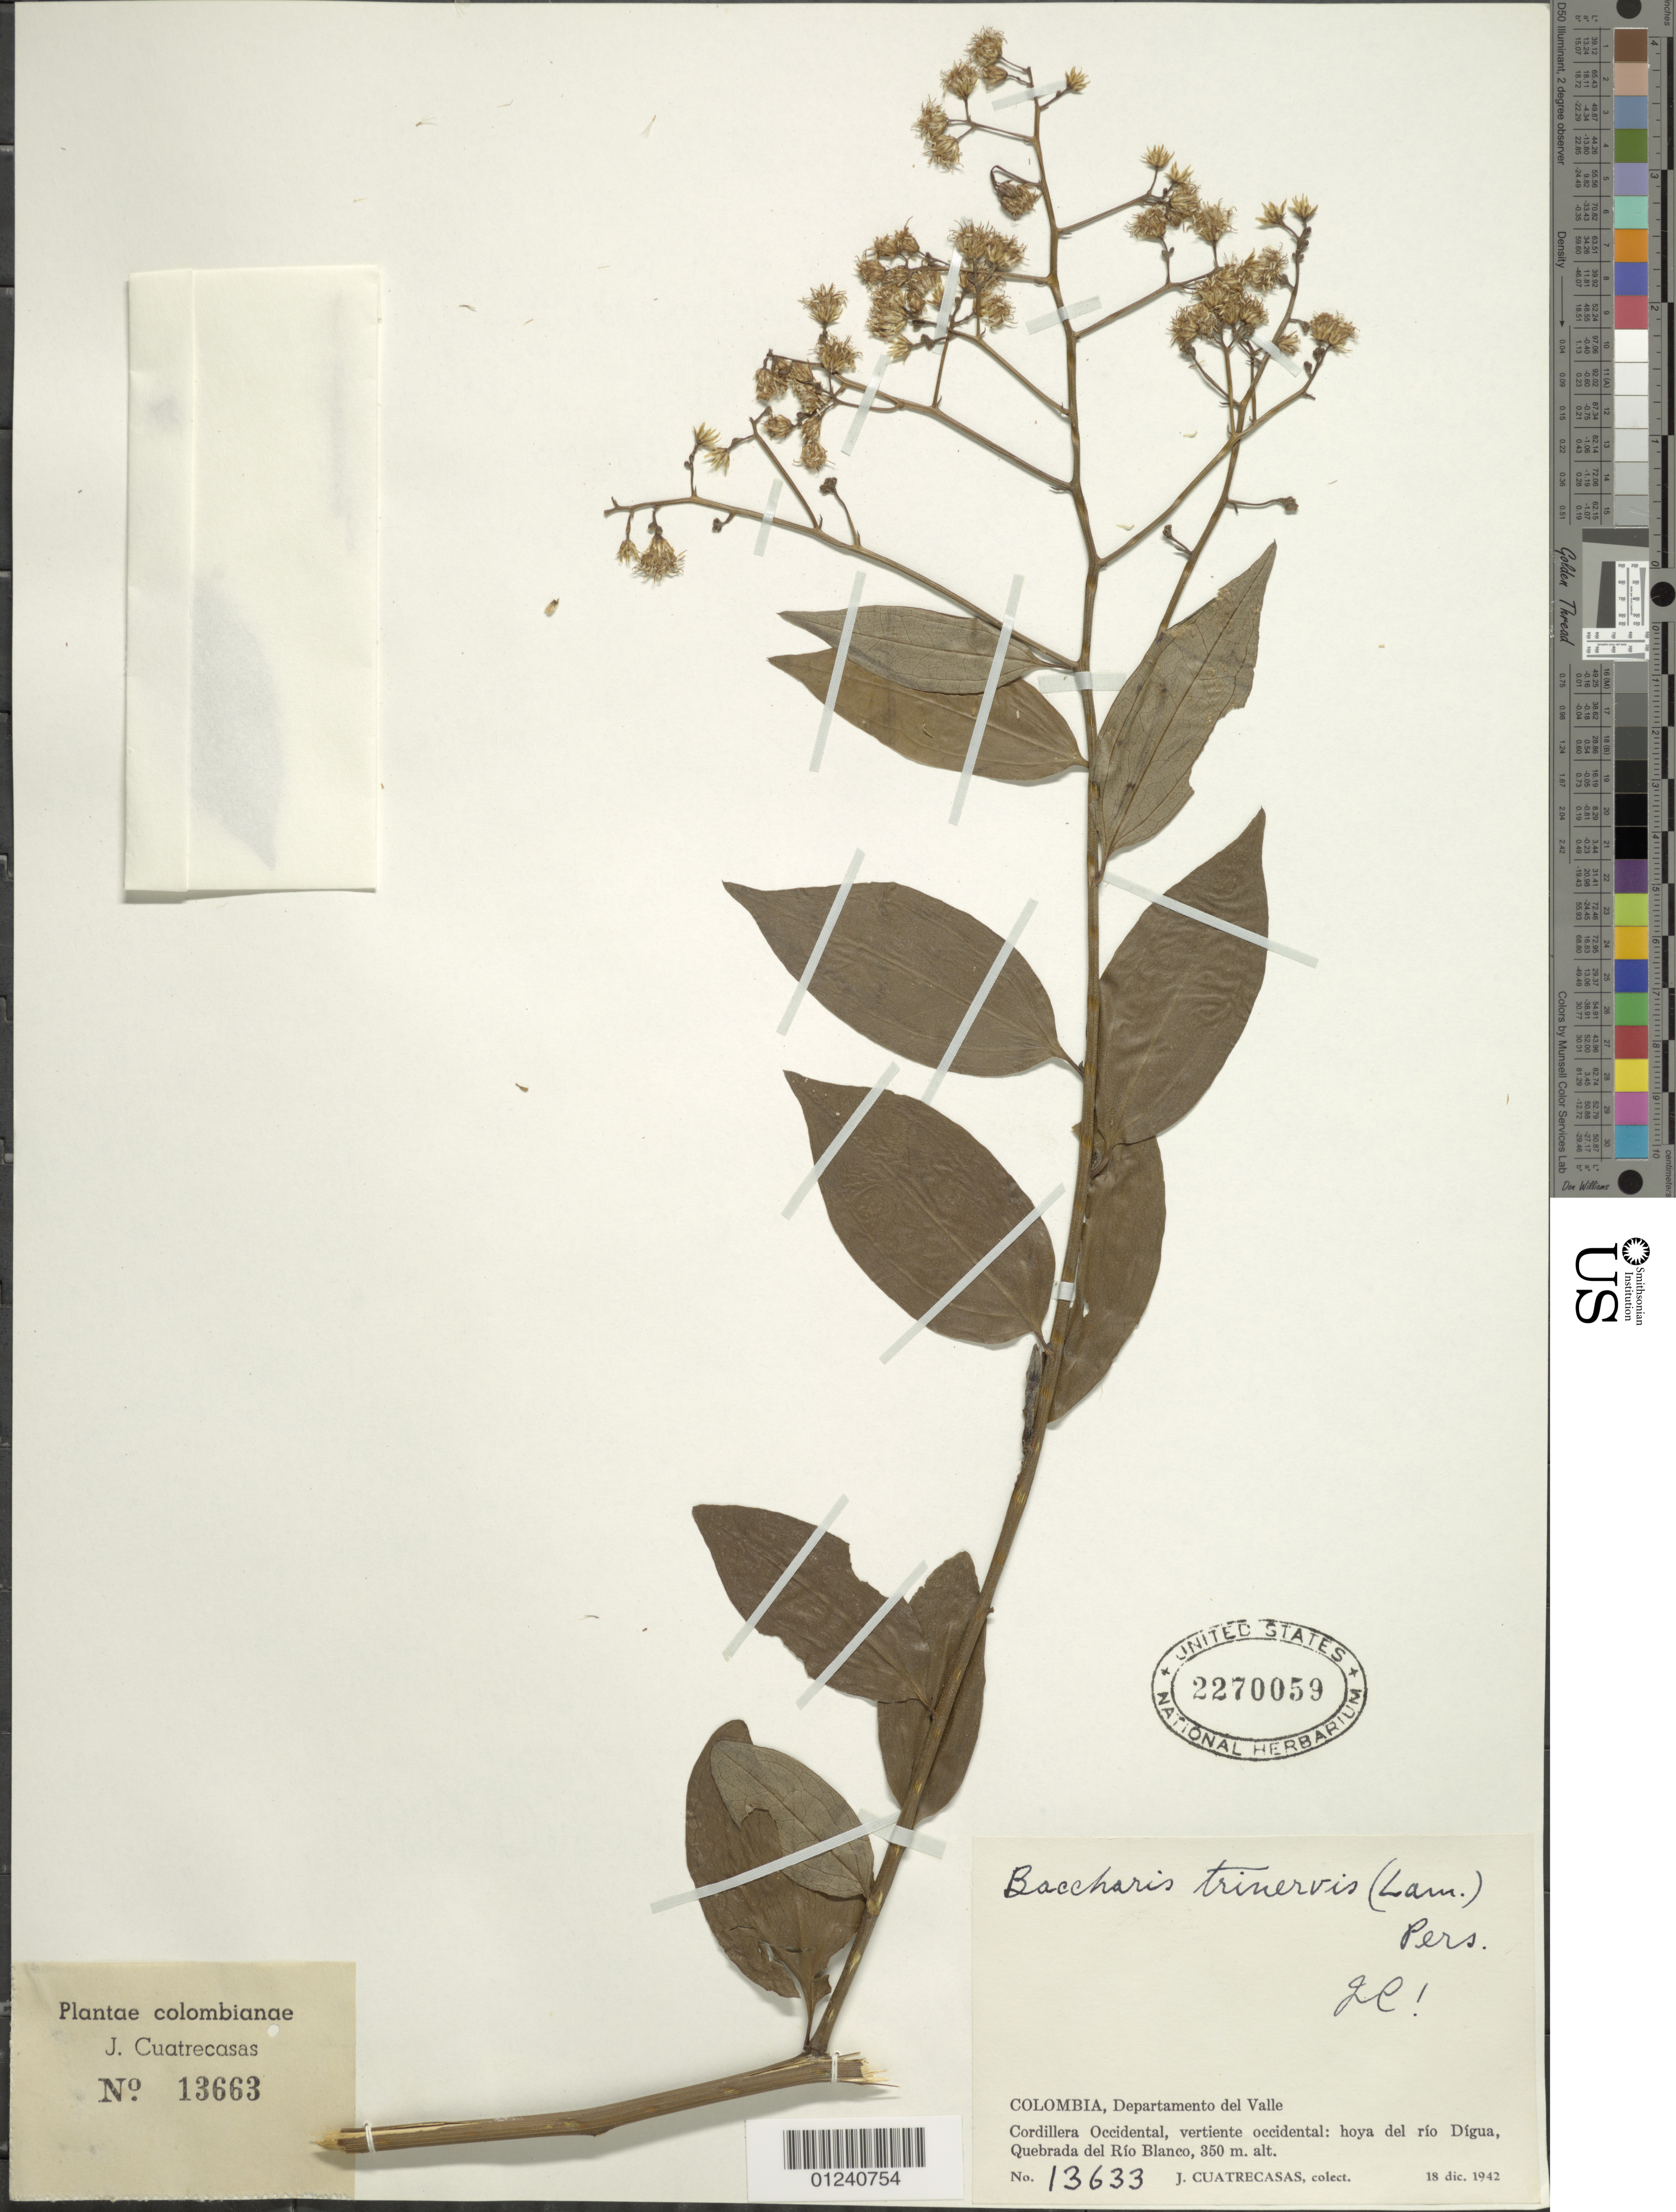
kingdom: Plantae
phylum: Tracheophyta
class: Magnoliopsida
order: Asterales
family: Asteraceae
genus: Baccharis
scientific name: Baccharis trinervis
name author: (Lam.) Pers.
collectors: J. Cuatrecasas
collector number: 13633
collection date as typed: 18 Dec 1942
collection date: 1942-12-18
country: Colombia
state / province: Valle del Cauca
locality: Cordillera Occidental; vertiente occidental: hoya del río Digua, Quebrada del Río Blanco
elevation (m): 350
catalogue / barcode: US 2270059